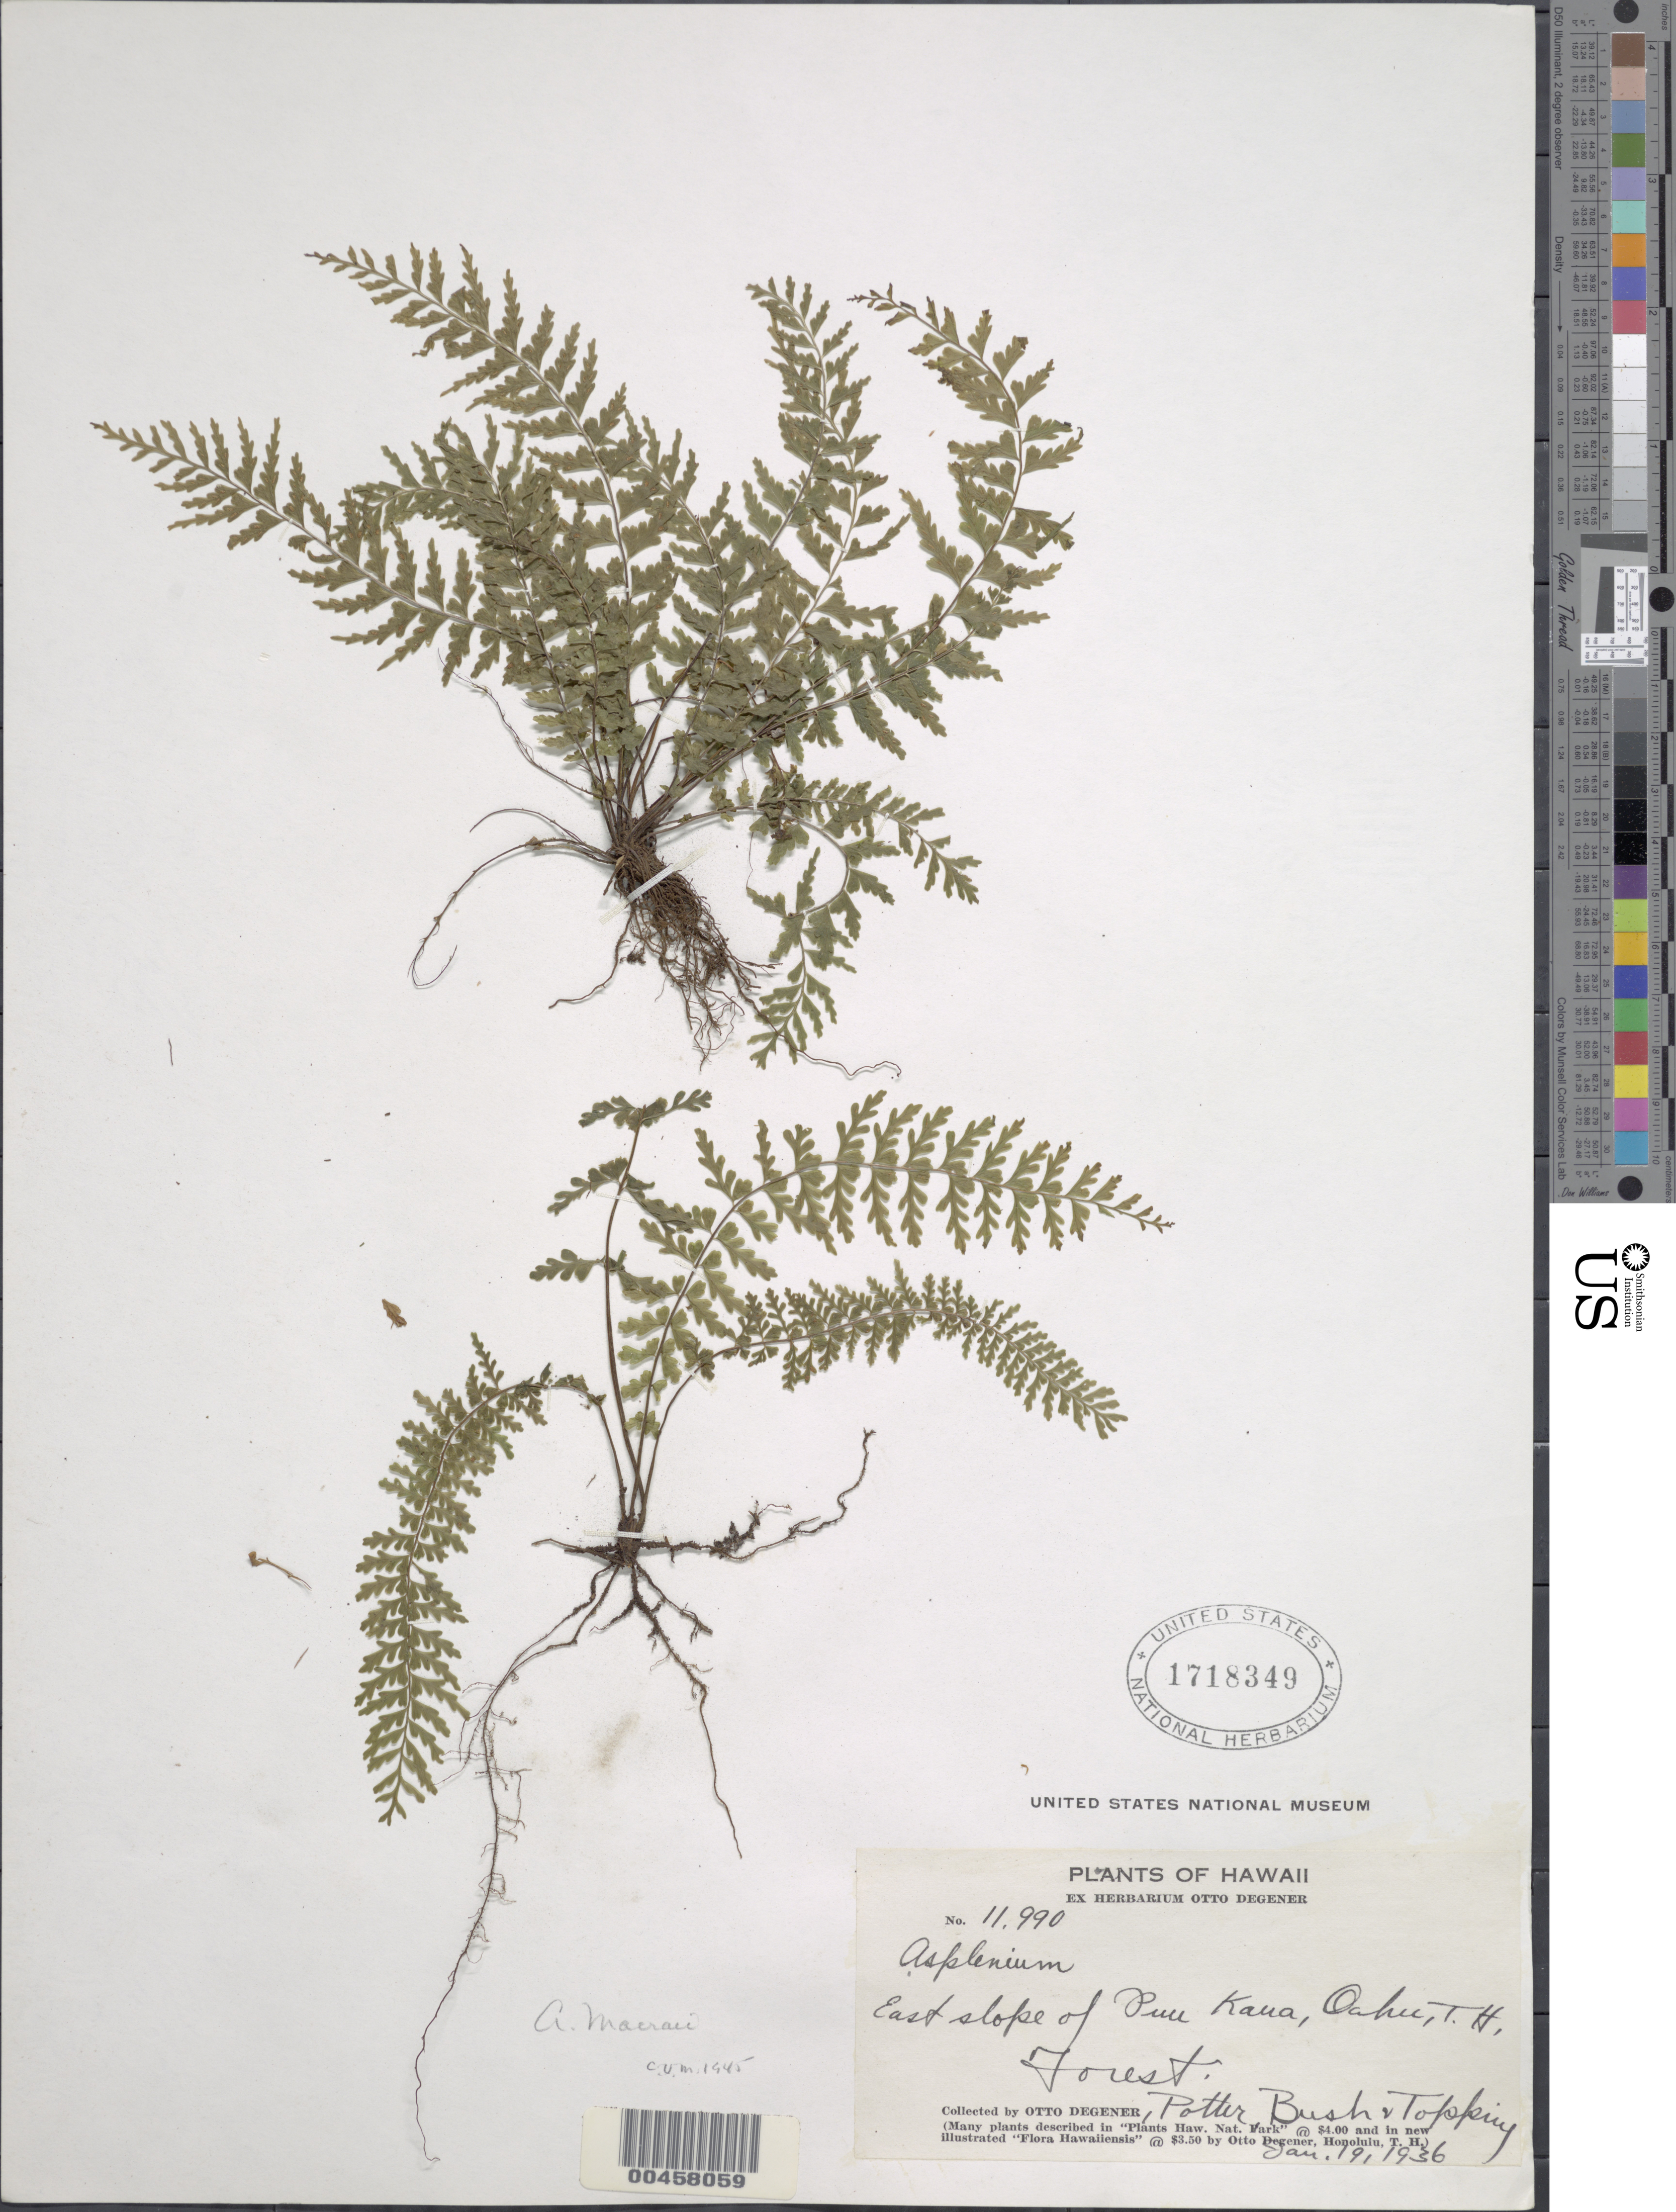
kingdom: Plantae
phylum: Tracheophyta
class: Polypodiopsida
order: Polypodiales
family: Aspleniaceae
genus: Asplenium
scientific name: Asplenium macraei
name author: Hook. & Grev.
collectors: O. Degener, Potter, B. F. Bush & D. L. Topping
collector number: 11990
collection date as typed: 19 Jan 1936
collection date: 1936-01-19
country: United States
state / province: Hawaii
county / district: Honolulu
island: Oahu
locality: East slope of Puu Kaua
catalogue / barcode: US 1718349